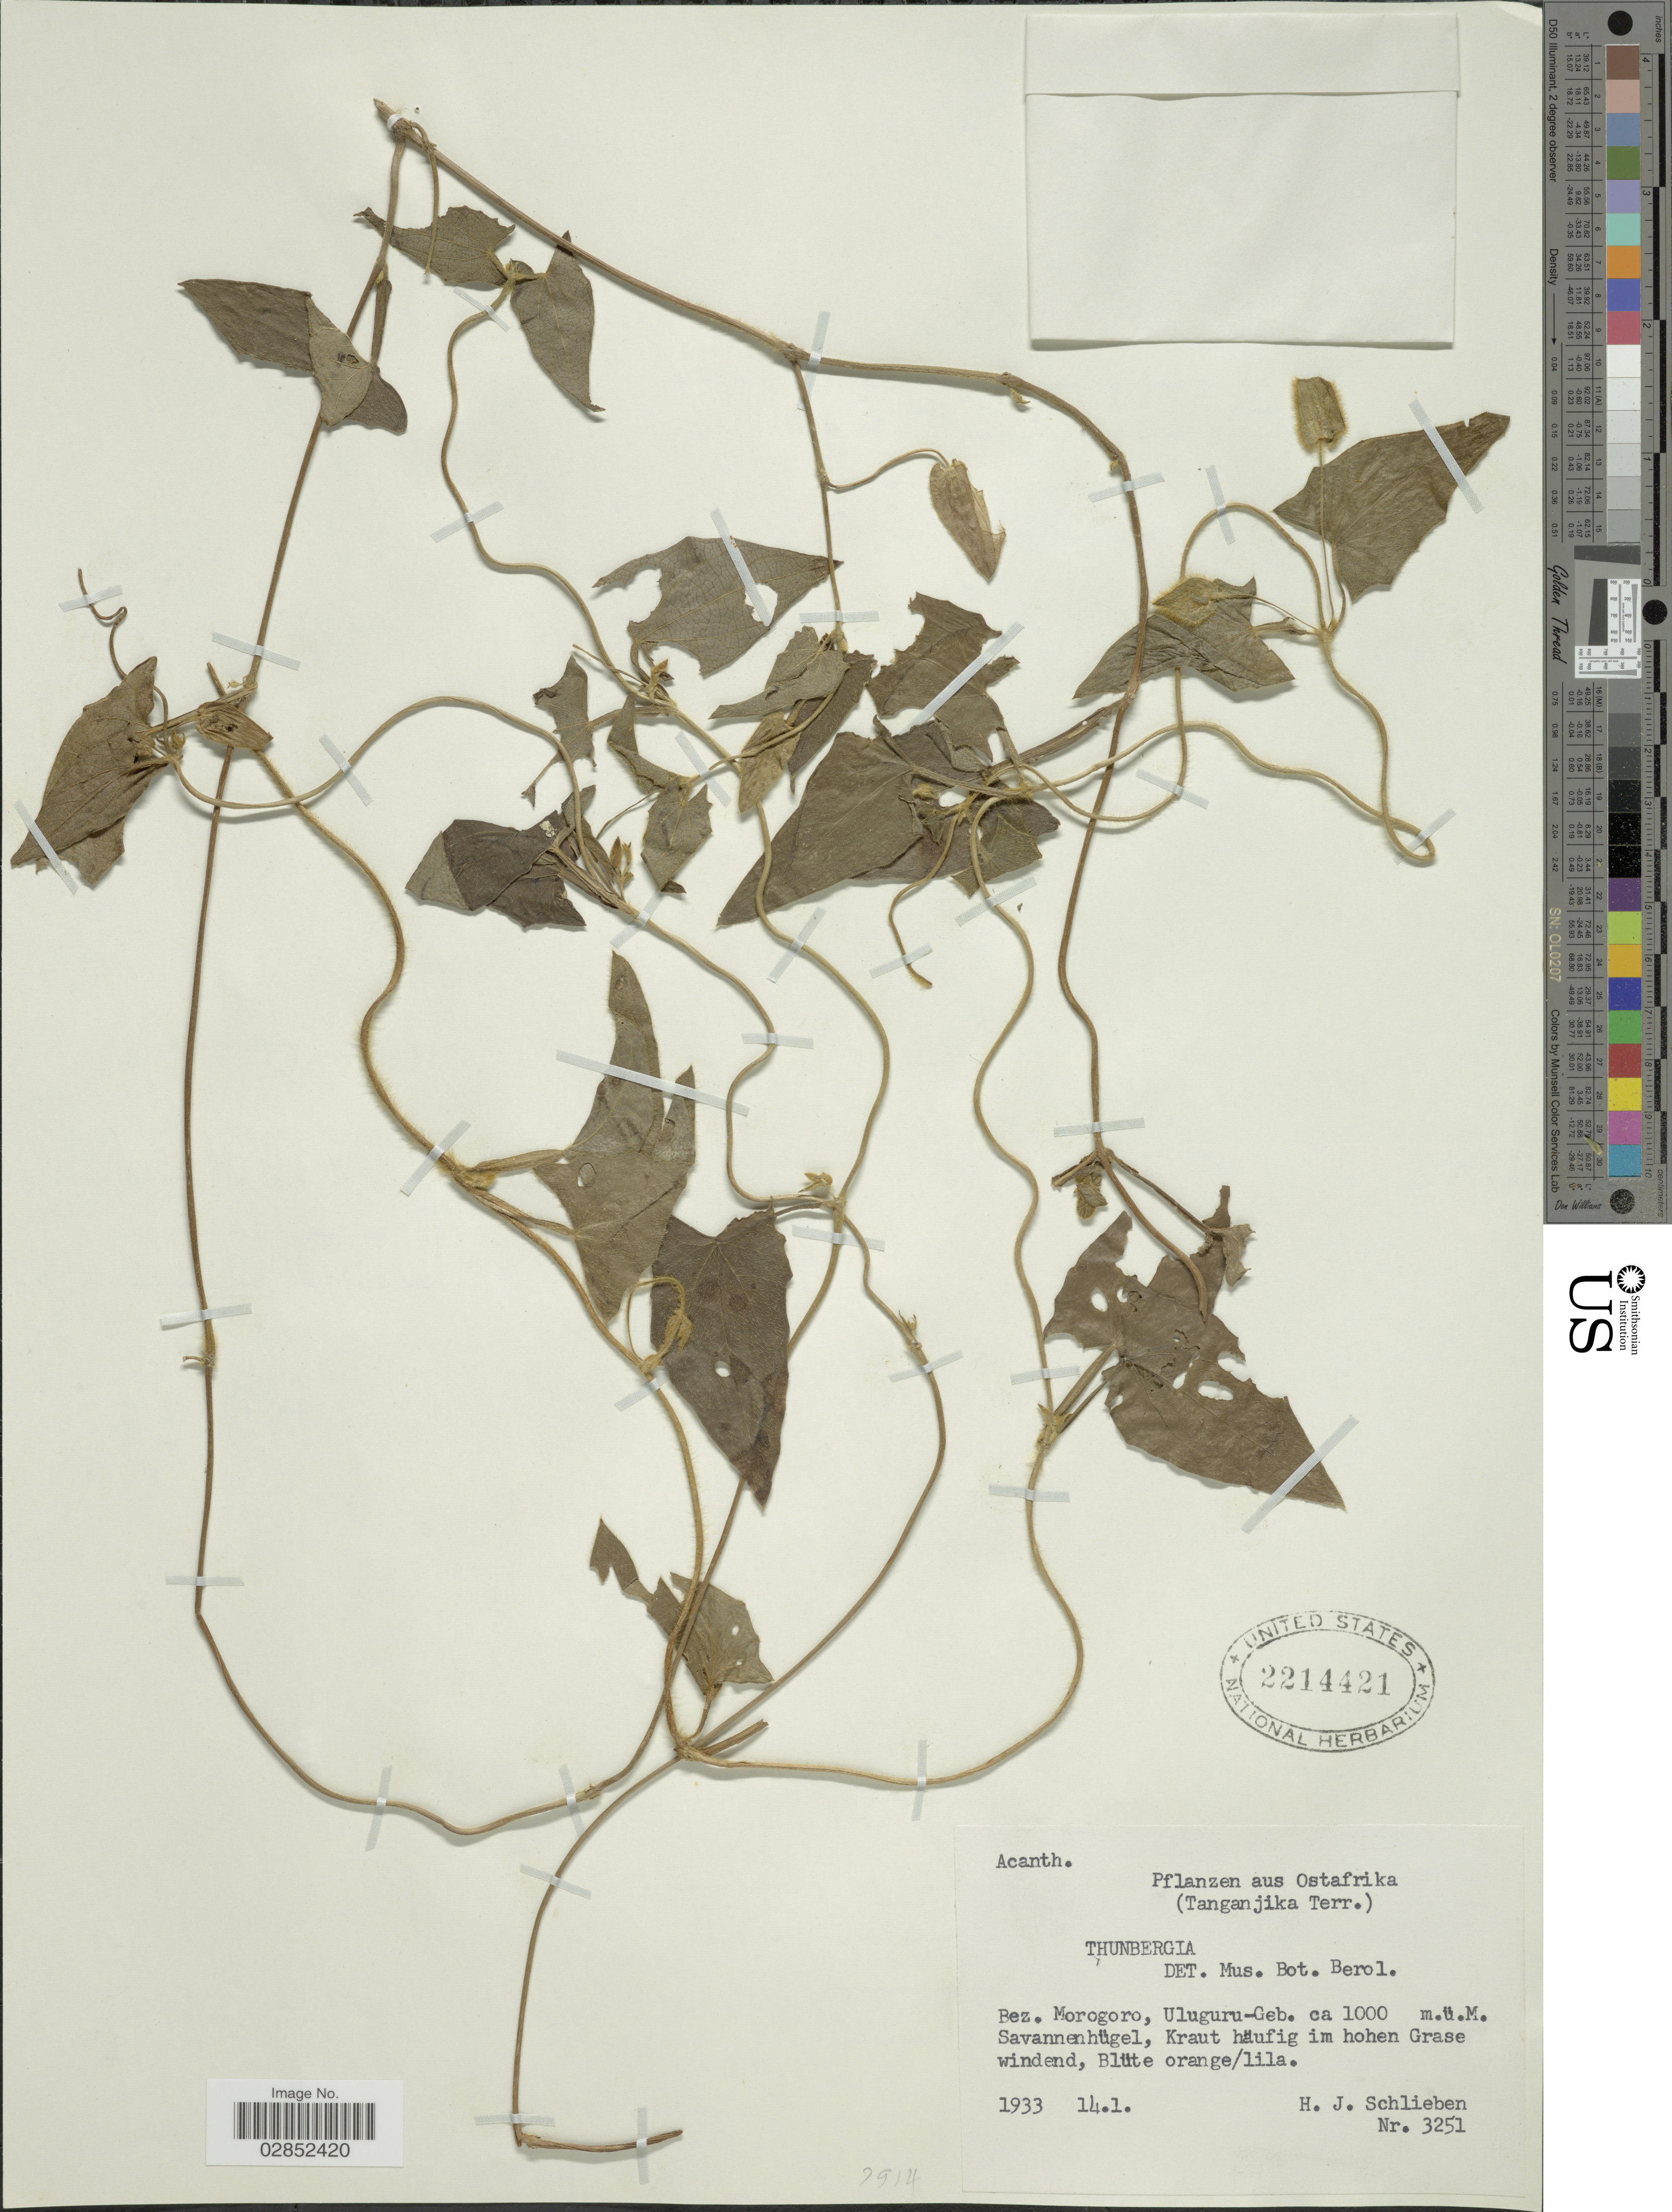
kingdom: Plantae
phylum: Tracheophyta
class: Magnoliopsida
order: Lamiales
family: Acanthaceae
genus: Thunbergia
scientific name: Thunbergia sp.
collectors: H. J. Schlieben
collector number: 3251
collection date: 1933-01-14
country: Tanzania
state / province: Morogoro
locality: Pflanzen aus Ostafrika, (Tanganjika Terr.) Bez. Morogoro, Uluguru-Geb.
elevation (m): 1000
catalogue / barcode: US 2214421